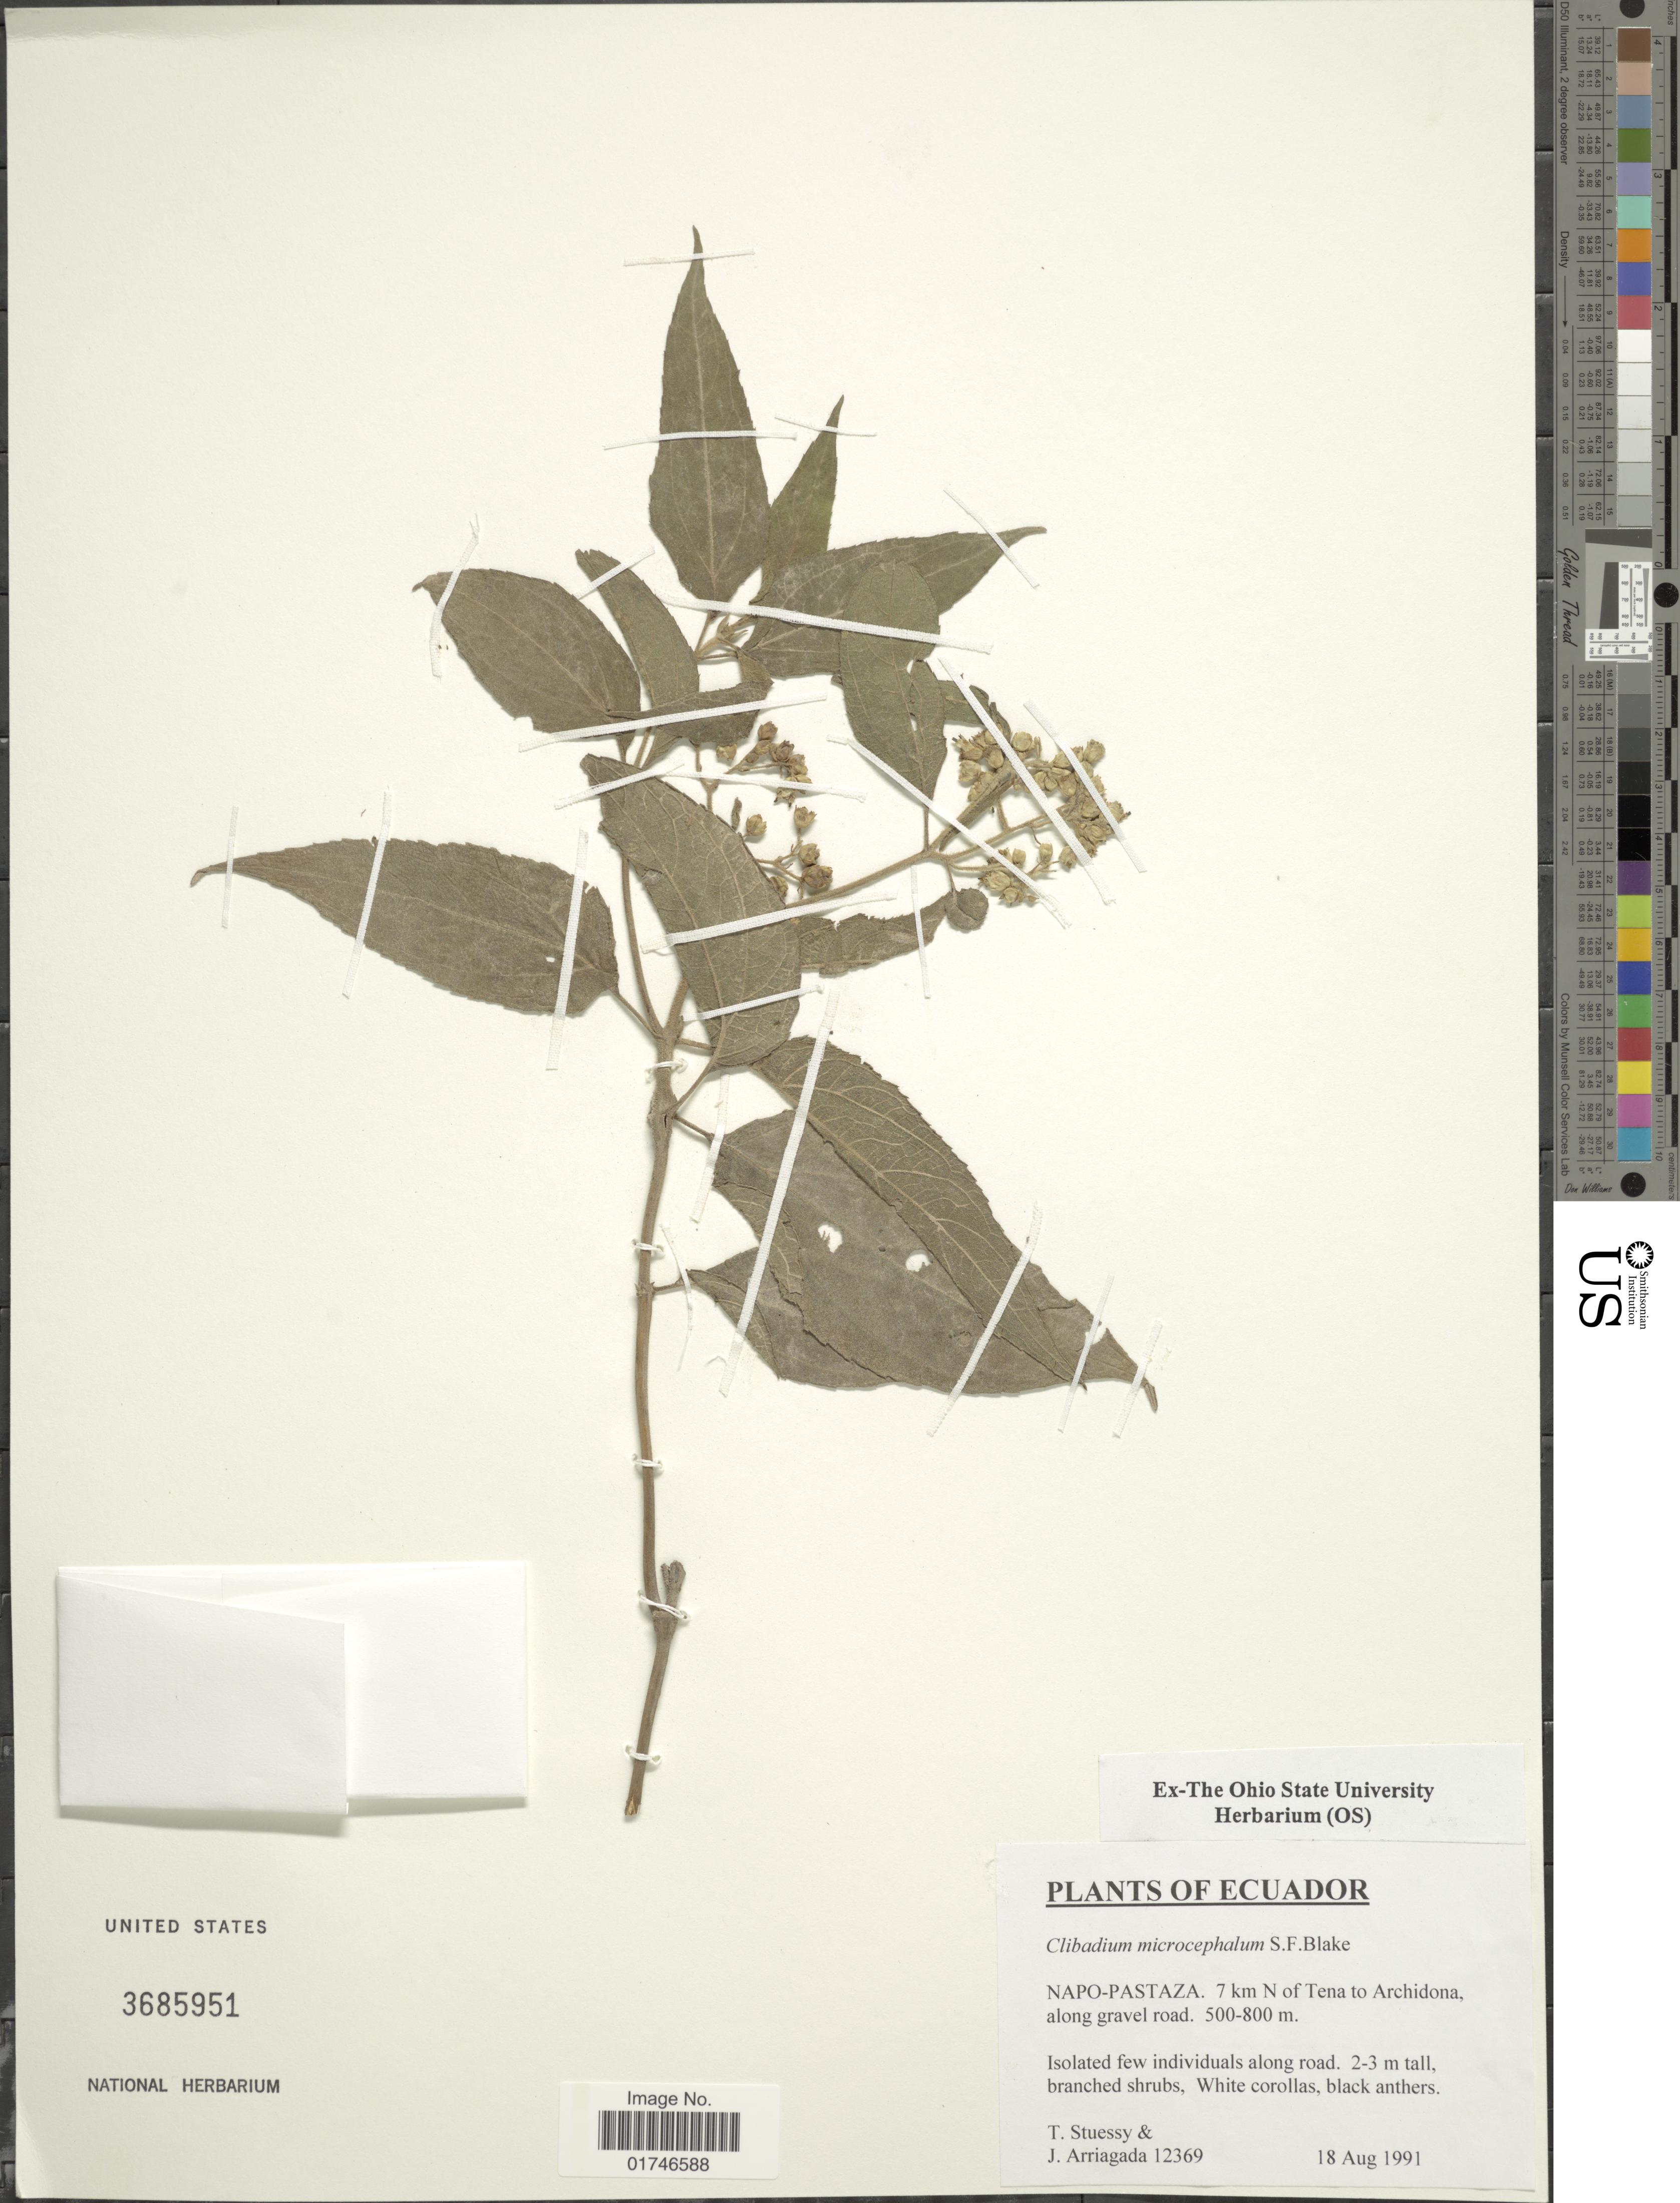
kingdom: Plantae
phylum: Tracheophyta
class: Magnoliopsida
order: Asterales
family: Asteraceae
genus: Clibadium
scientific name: Clibadium microcephalum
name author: S.F. Blake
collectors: T. Stuessy & J. Arriagada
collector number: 12369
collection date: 1991-08-18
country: Ecuador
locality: Napo-Pastaza. 7 km N of Tena to Archidona along gravel road.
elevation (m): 500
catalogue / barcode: US 3685951